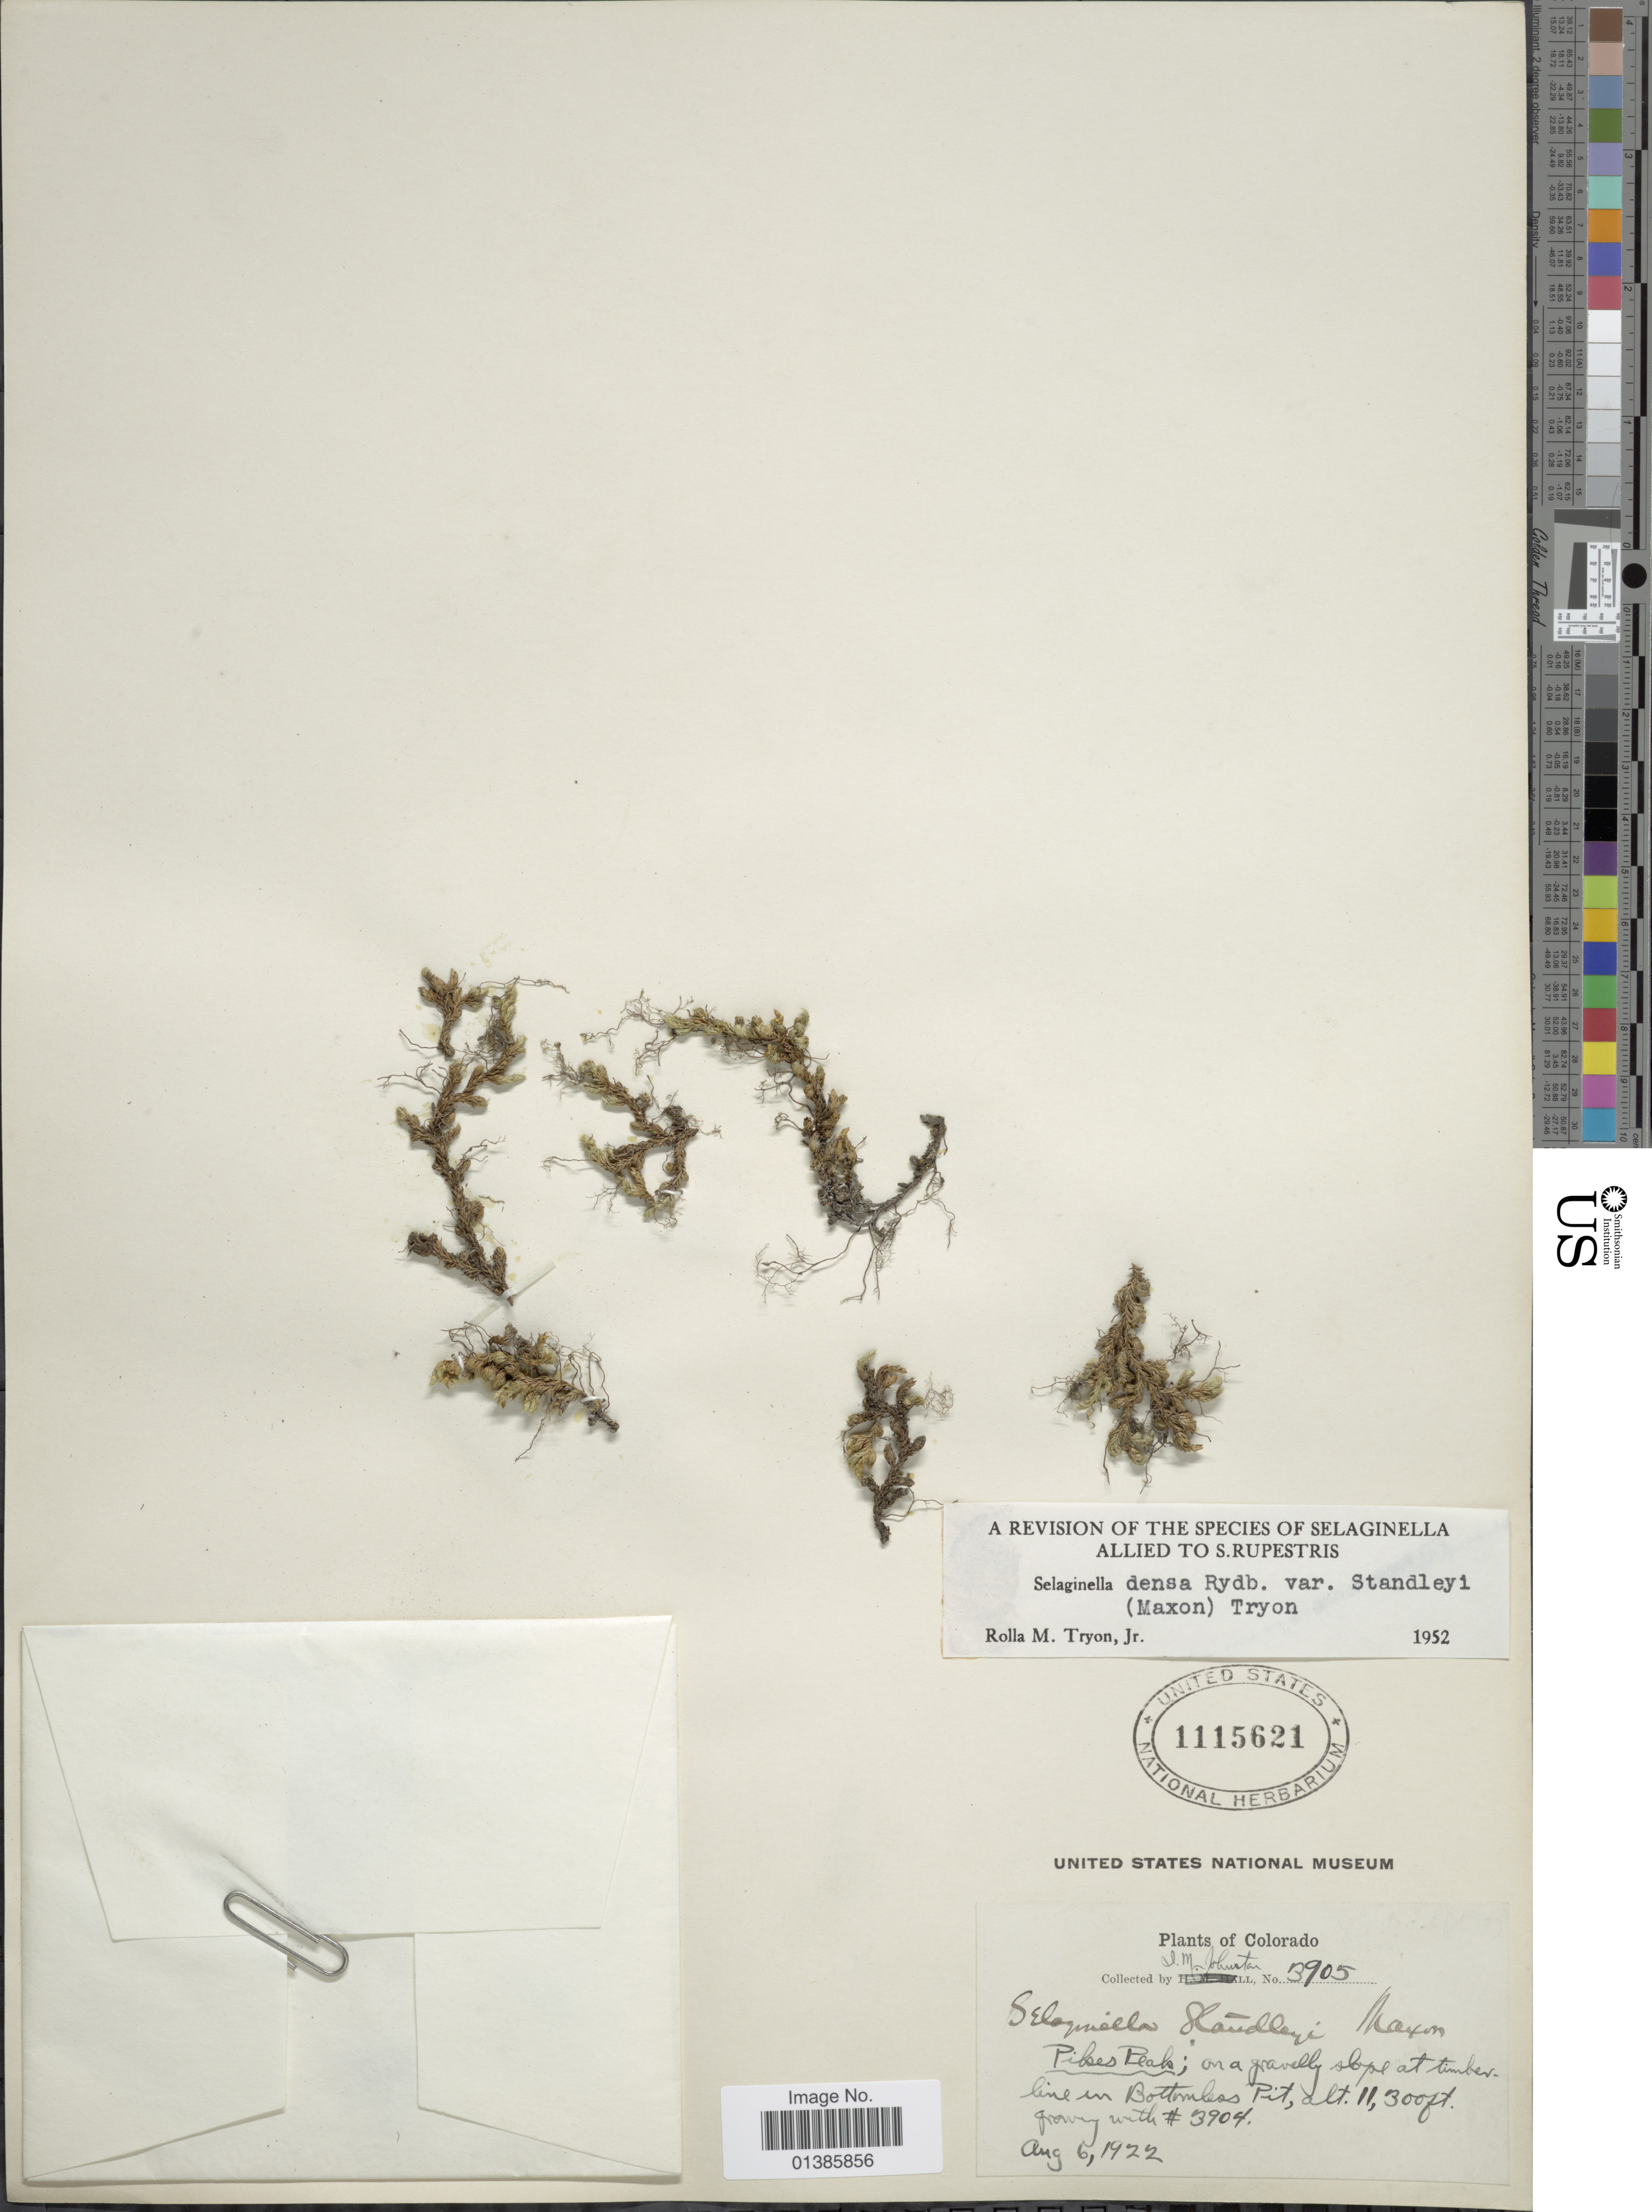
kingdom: Plantae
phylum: Tracheophyta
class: Lycopodiopsida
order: Selaginellales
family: Selaginellaceae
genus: Selaginella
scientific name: Selaginella densa var. standleyi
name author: (Maxon) R.M. Tryon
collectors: I.M. Johnston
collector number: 3905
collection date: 1922-08-06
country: United States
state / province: Colorado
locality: Pikes Peak; on a gravelly slope at timberline in Bottomless Pit.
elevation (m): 3444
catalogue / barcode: US 1115621